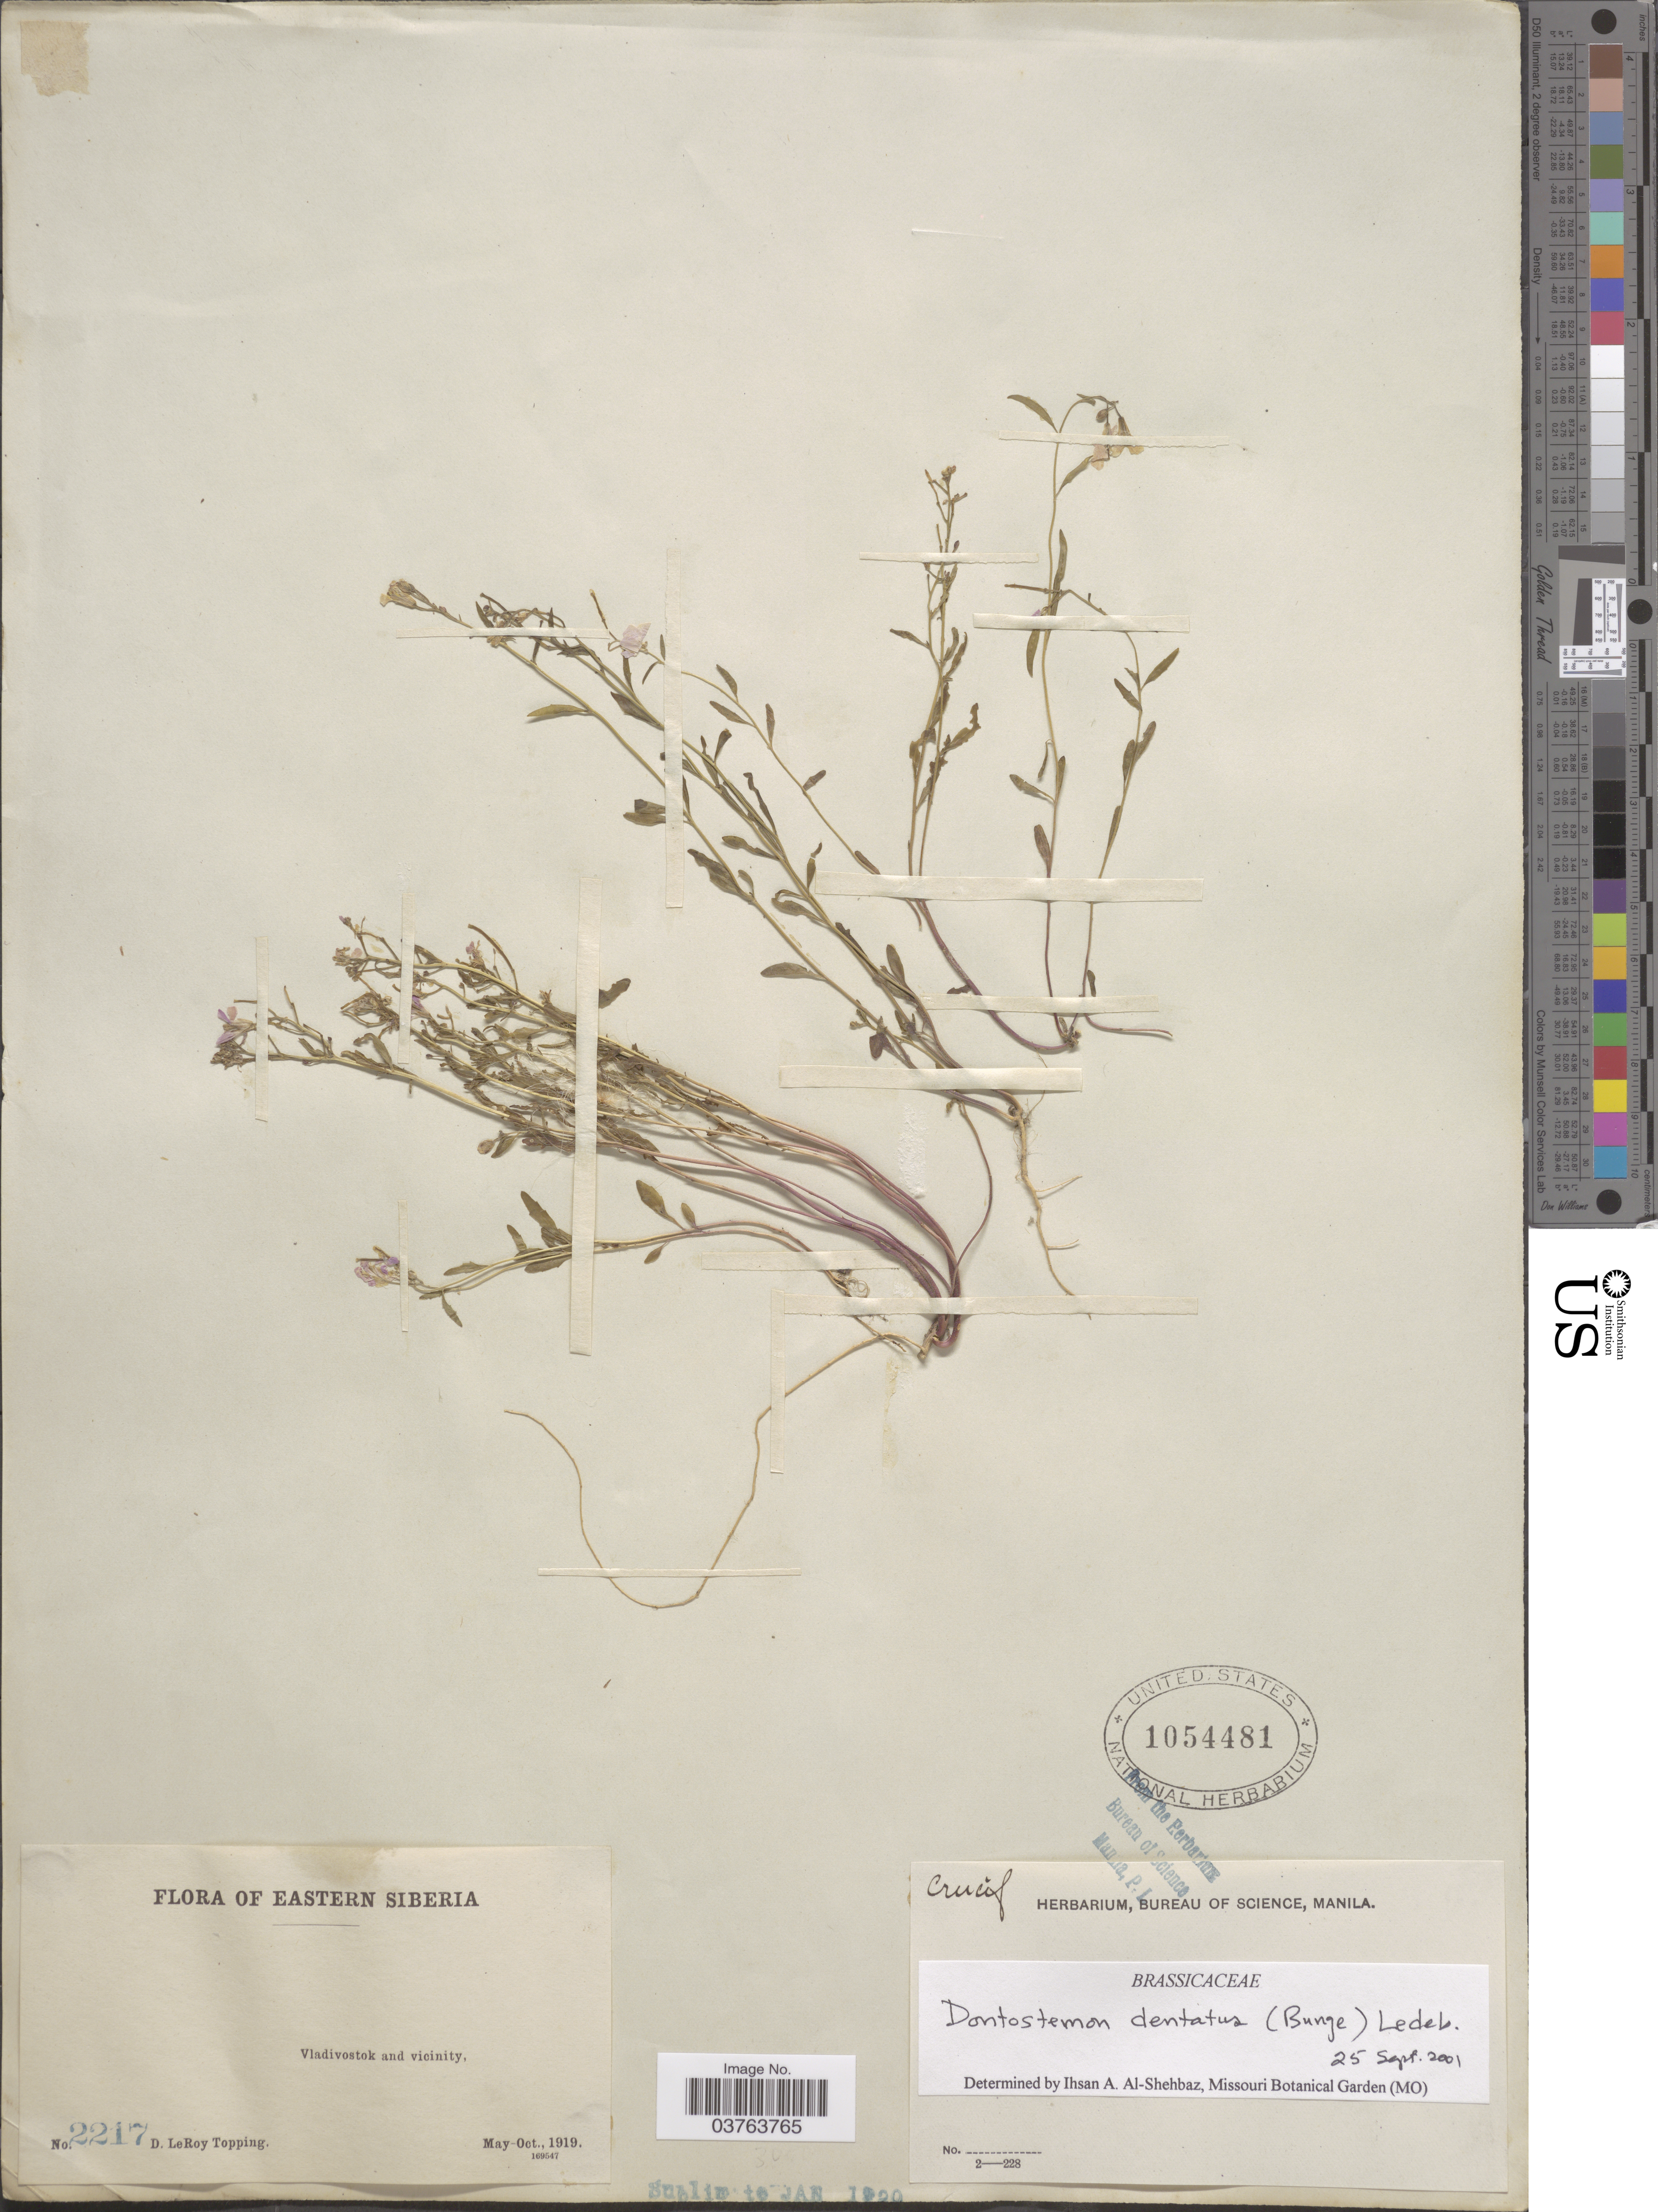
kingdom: Plantae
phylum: Tracheophyta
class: Magnoliopsida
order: Brassicales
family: Brassicaceae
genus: Dontostemon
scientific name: Dontostemon dentatus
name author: (Benge) Ledeb.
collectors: D. L. Topping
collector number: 2217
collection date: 1919-05/1919-10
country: Russian Federation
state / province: Primorsky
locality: Eastern Siberia. Vladivostok and vicinity.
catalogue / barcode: US 1054481